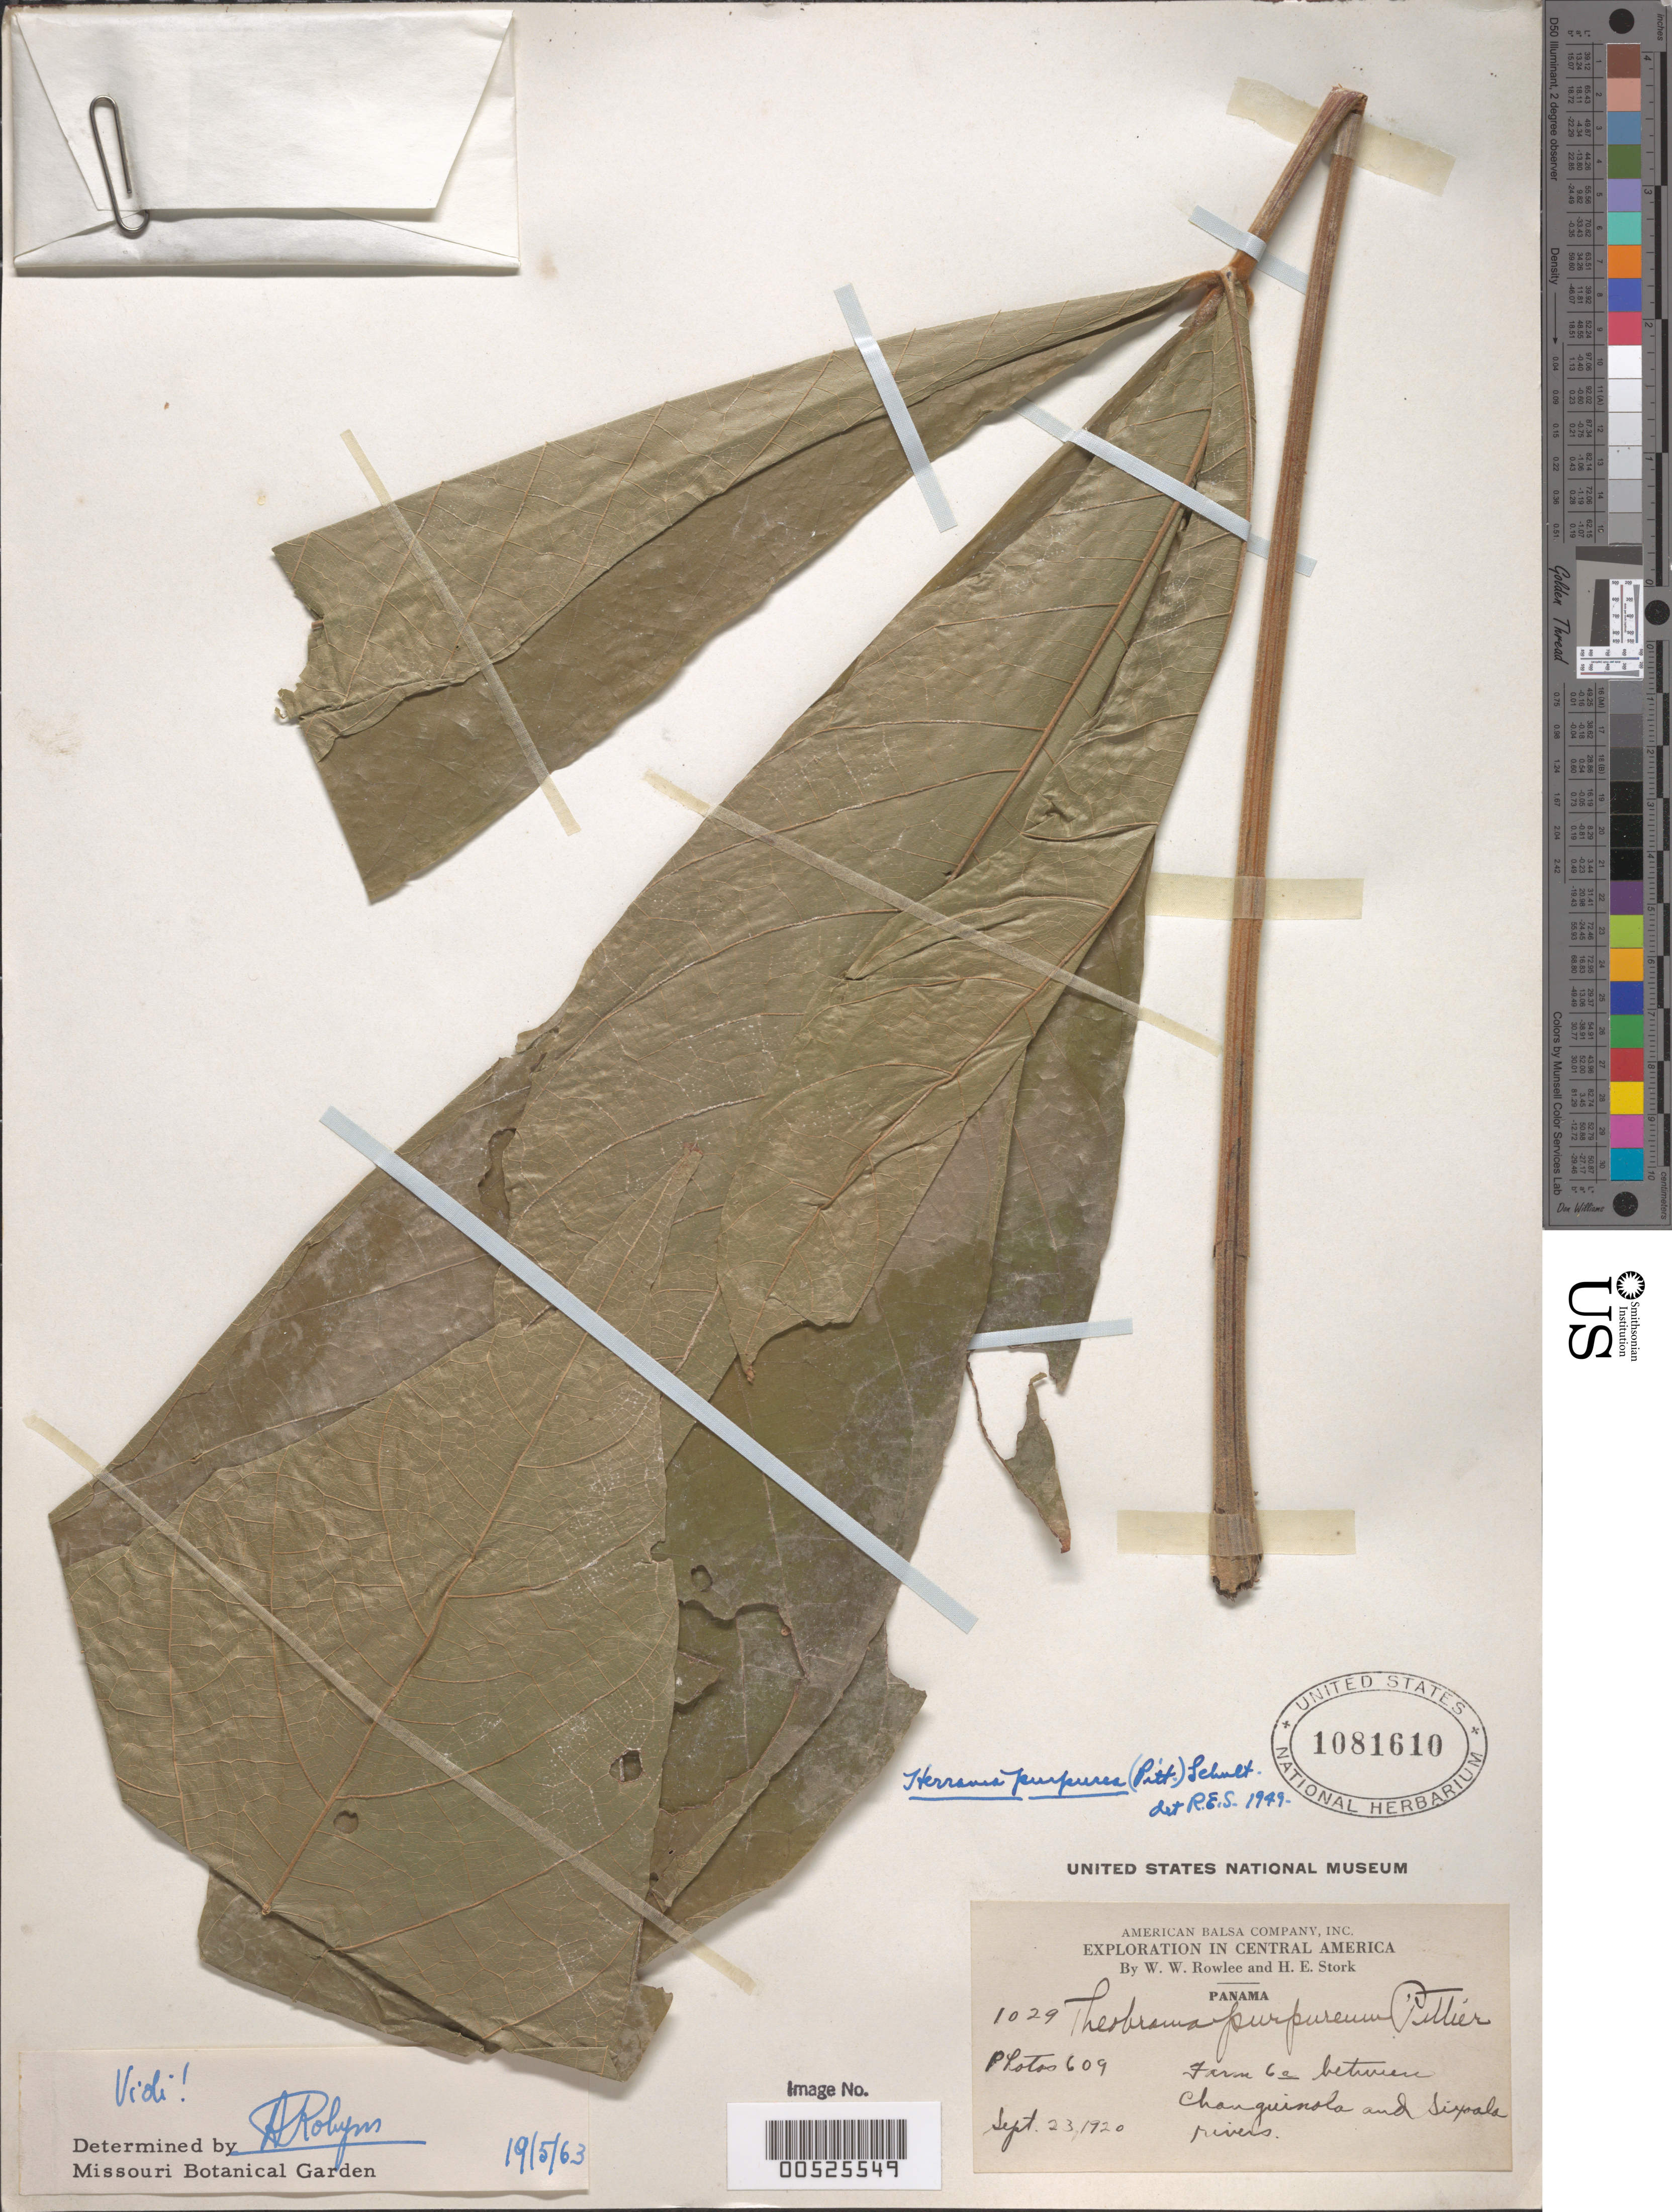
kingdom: Plantae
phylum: Tracheophyta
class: Magnoliopsida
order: Malvales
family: Malvaceae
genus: Theobroma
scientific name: Theobroma purpureum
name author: Pittier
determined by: Dorr, L. J., (BOT), Smithsonian Institution - National Museum of Natural History (UNITED STATES)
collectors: W. W. Rowlee & H. E. Stork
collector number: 1029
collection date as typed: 23 Sep 1920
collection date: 1920-09-23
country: Panama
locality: Farm 6a between Chanquinola and Sixoala Rivers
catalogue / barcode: US 1081610